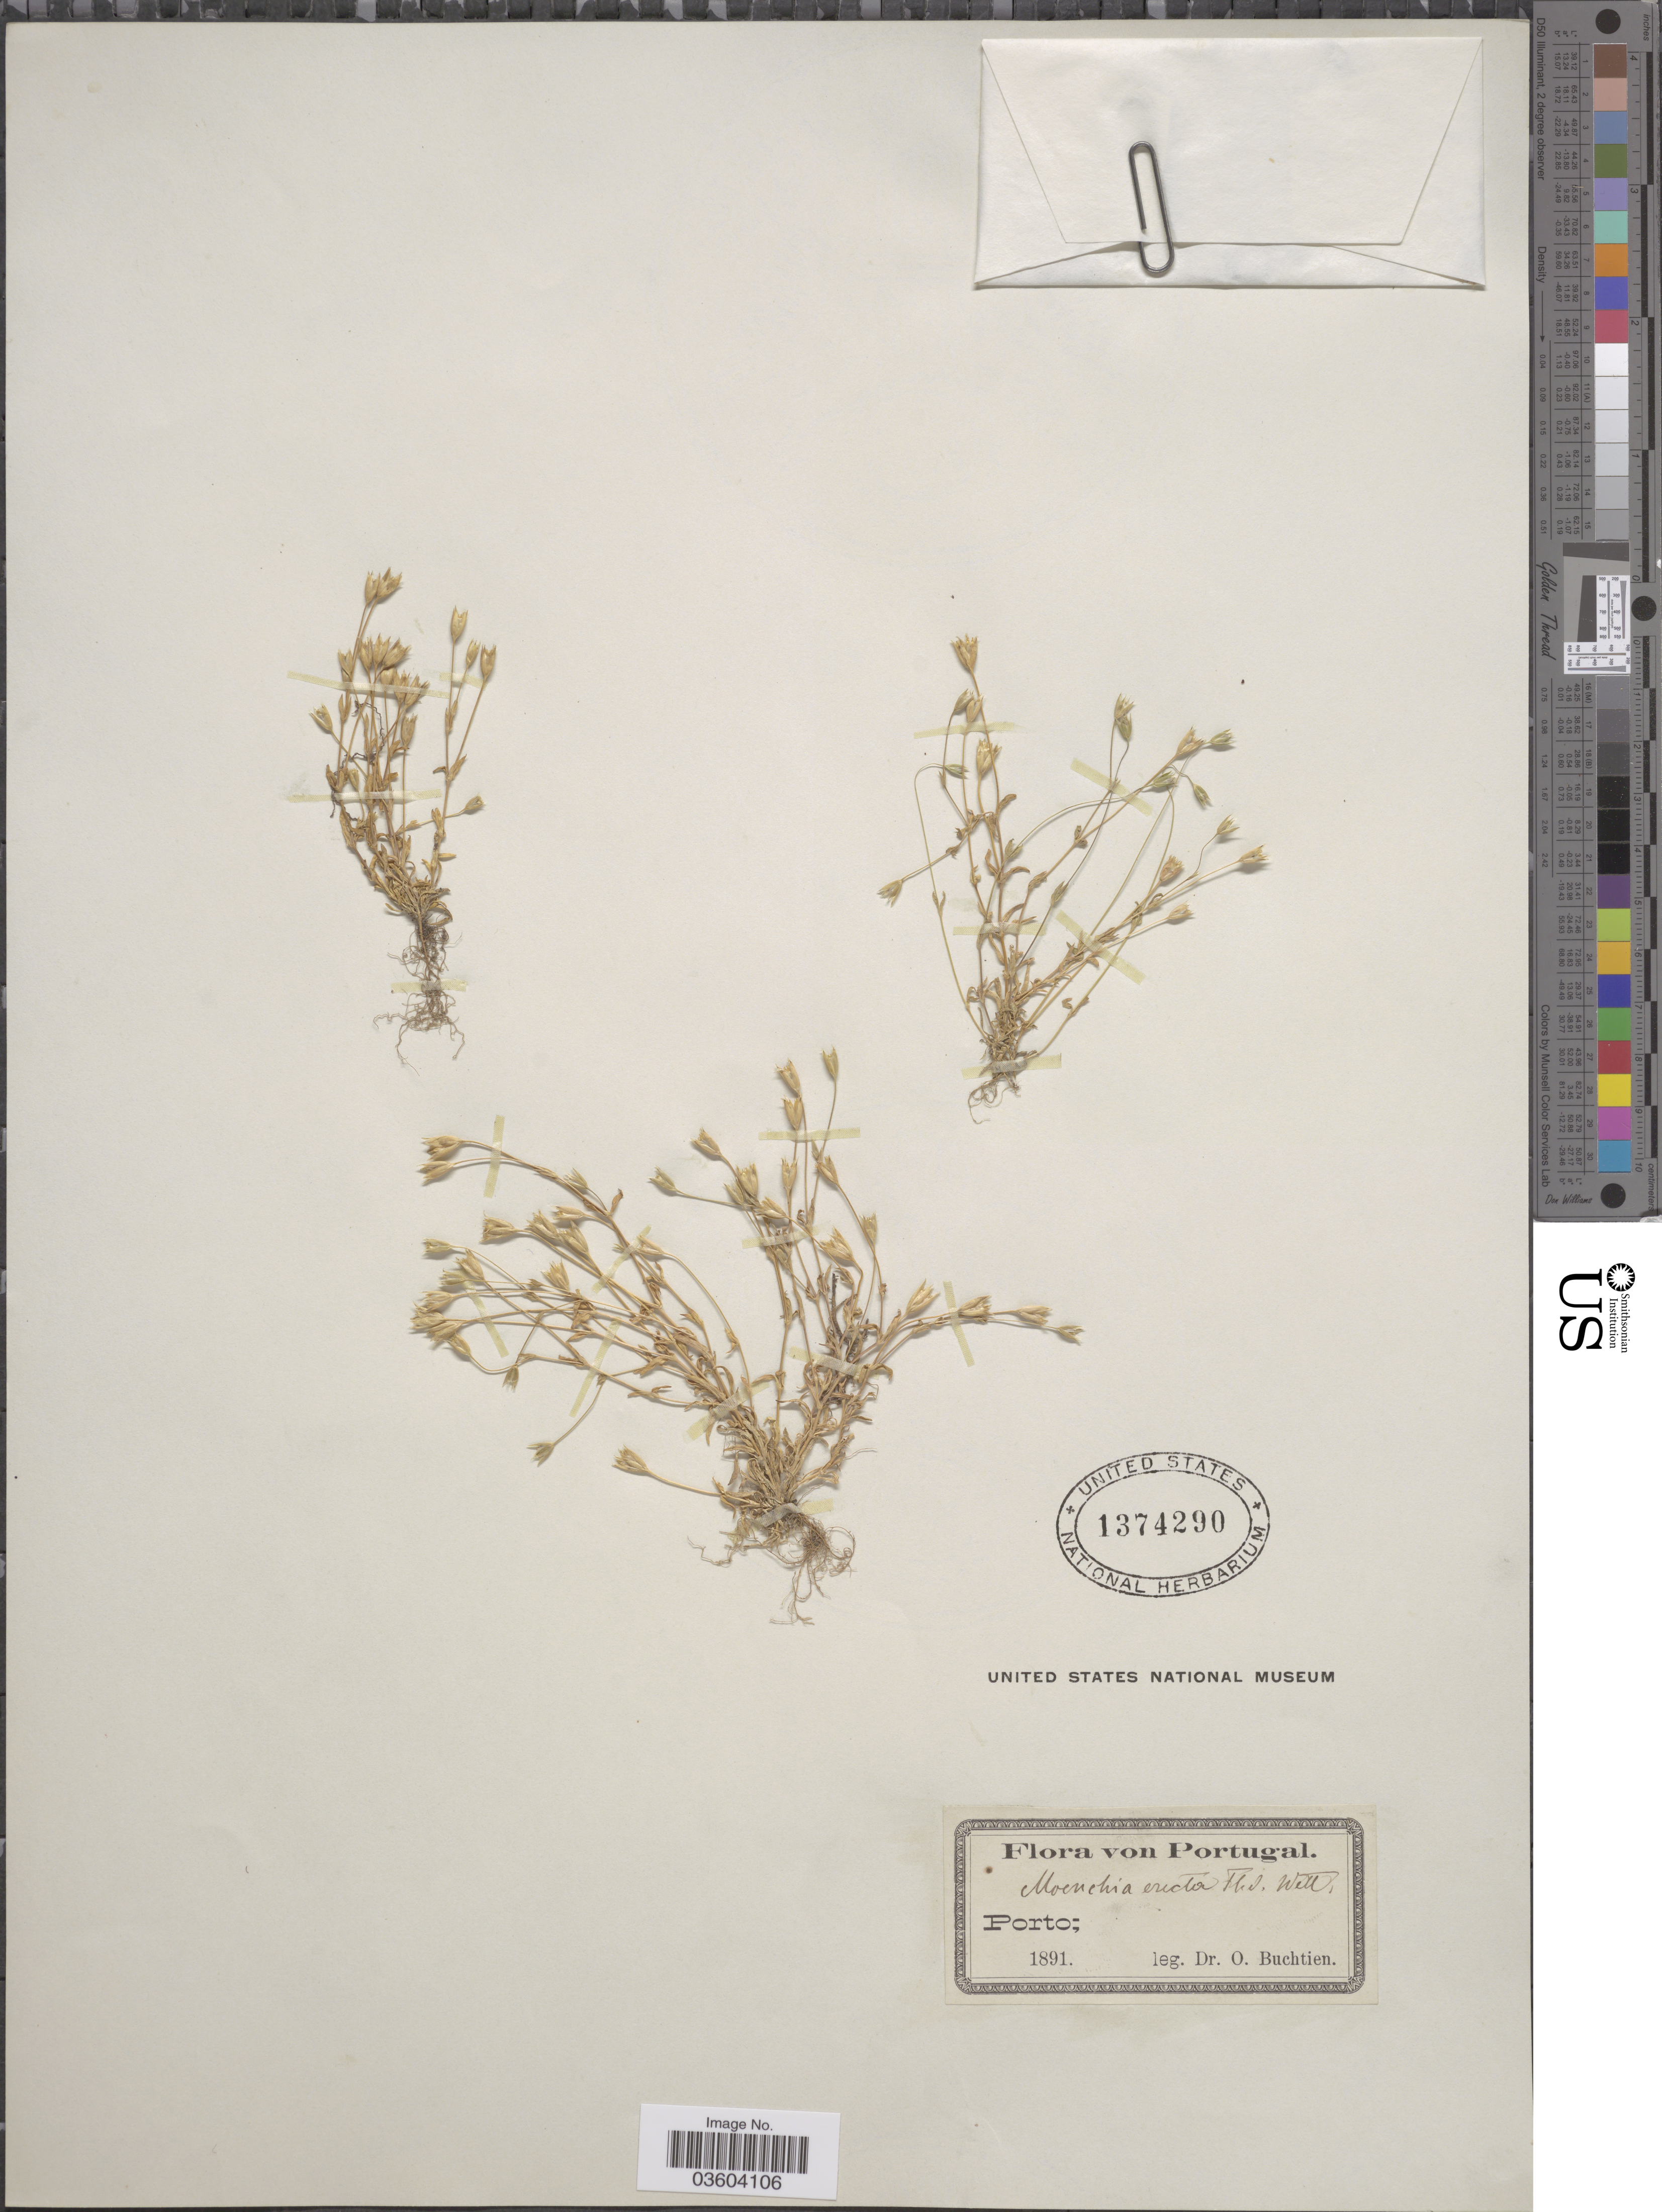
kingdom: Plantae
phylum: Tracheophyta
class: Magnoliopsida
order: Caryophyllales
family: Caryophyllaceae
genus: Moenchia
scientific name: Moenchia erecta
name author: (L.) G. Gaertn. et al.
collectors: O. Buchtien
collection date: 1891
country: Portugal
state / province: Porto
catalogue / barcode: US 1374290